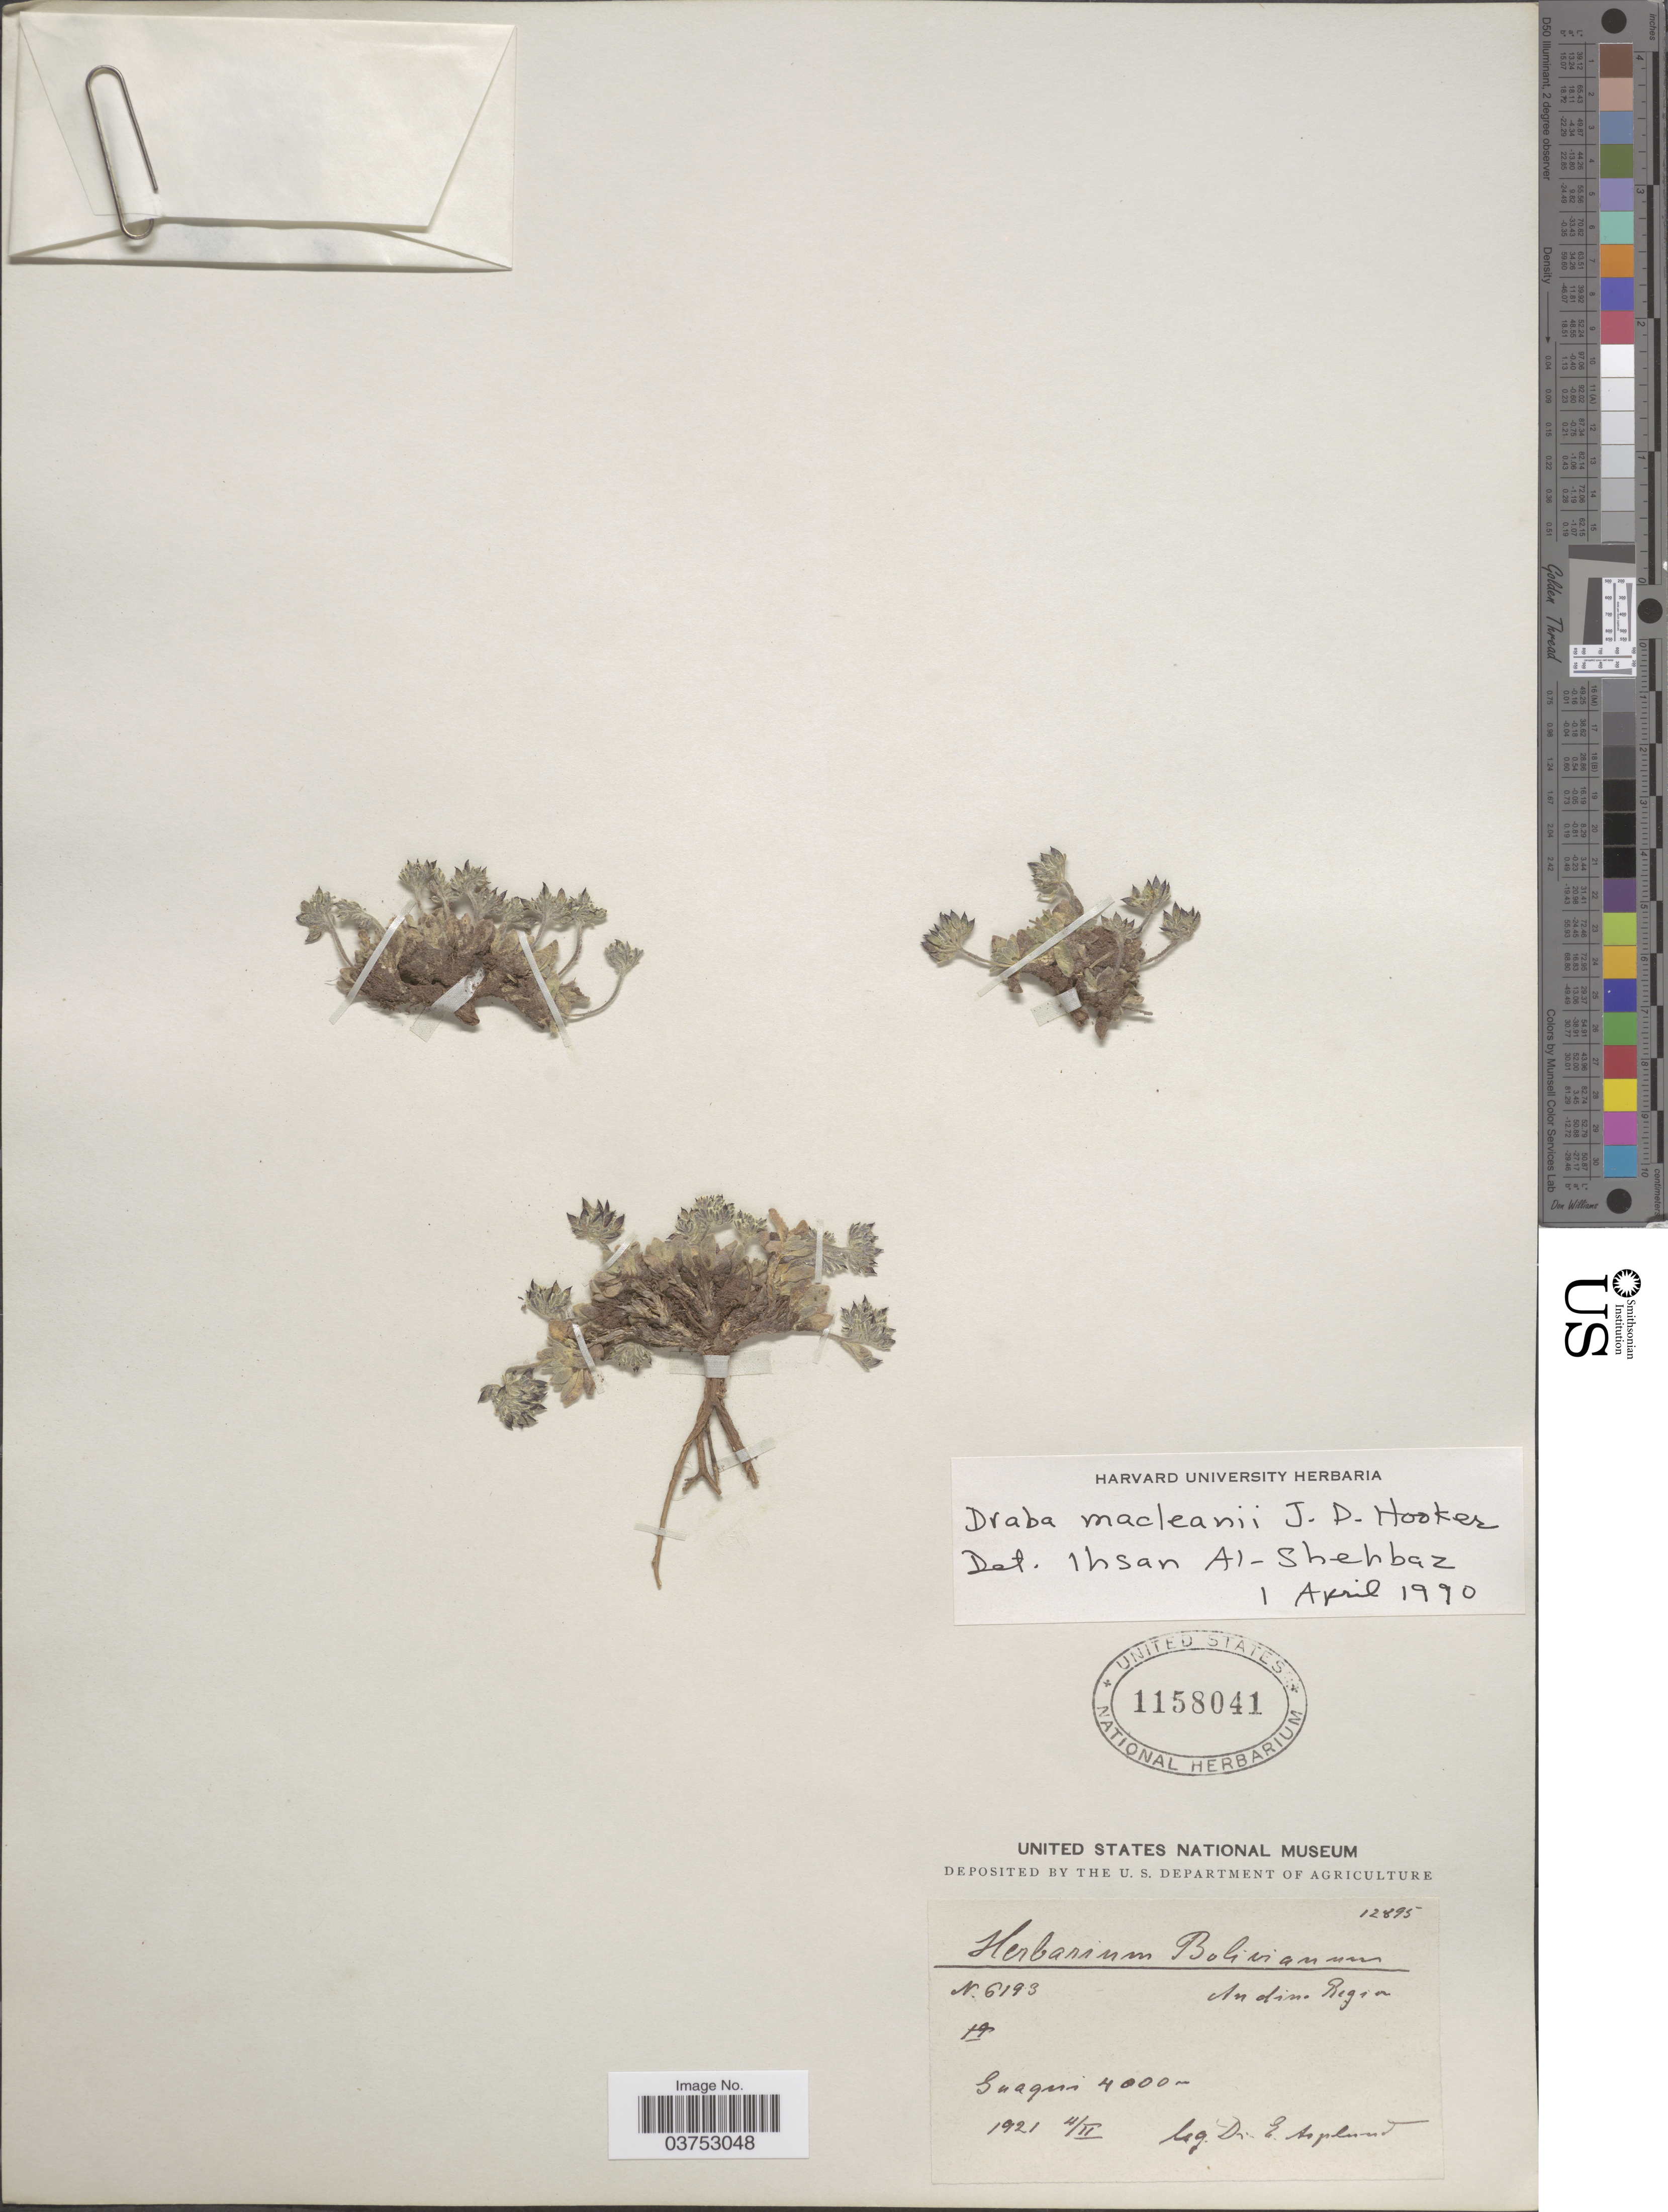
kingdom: Plantae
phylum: Tracheophyta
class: Magnoliopsida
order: Brassicales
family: Brassicaceae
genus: Draba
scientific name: Draba macleanii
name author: (A. Gray) Hook. f.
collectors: E. Asplund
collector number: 12895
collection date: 1921-02-04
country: Bolivia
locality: Andine Region. Guaqui.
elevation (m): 4000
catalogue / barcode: US 1158041